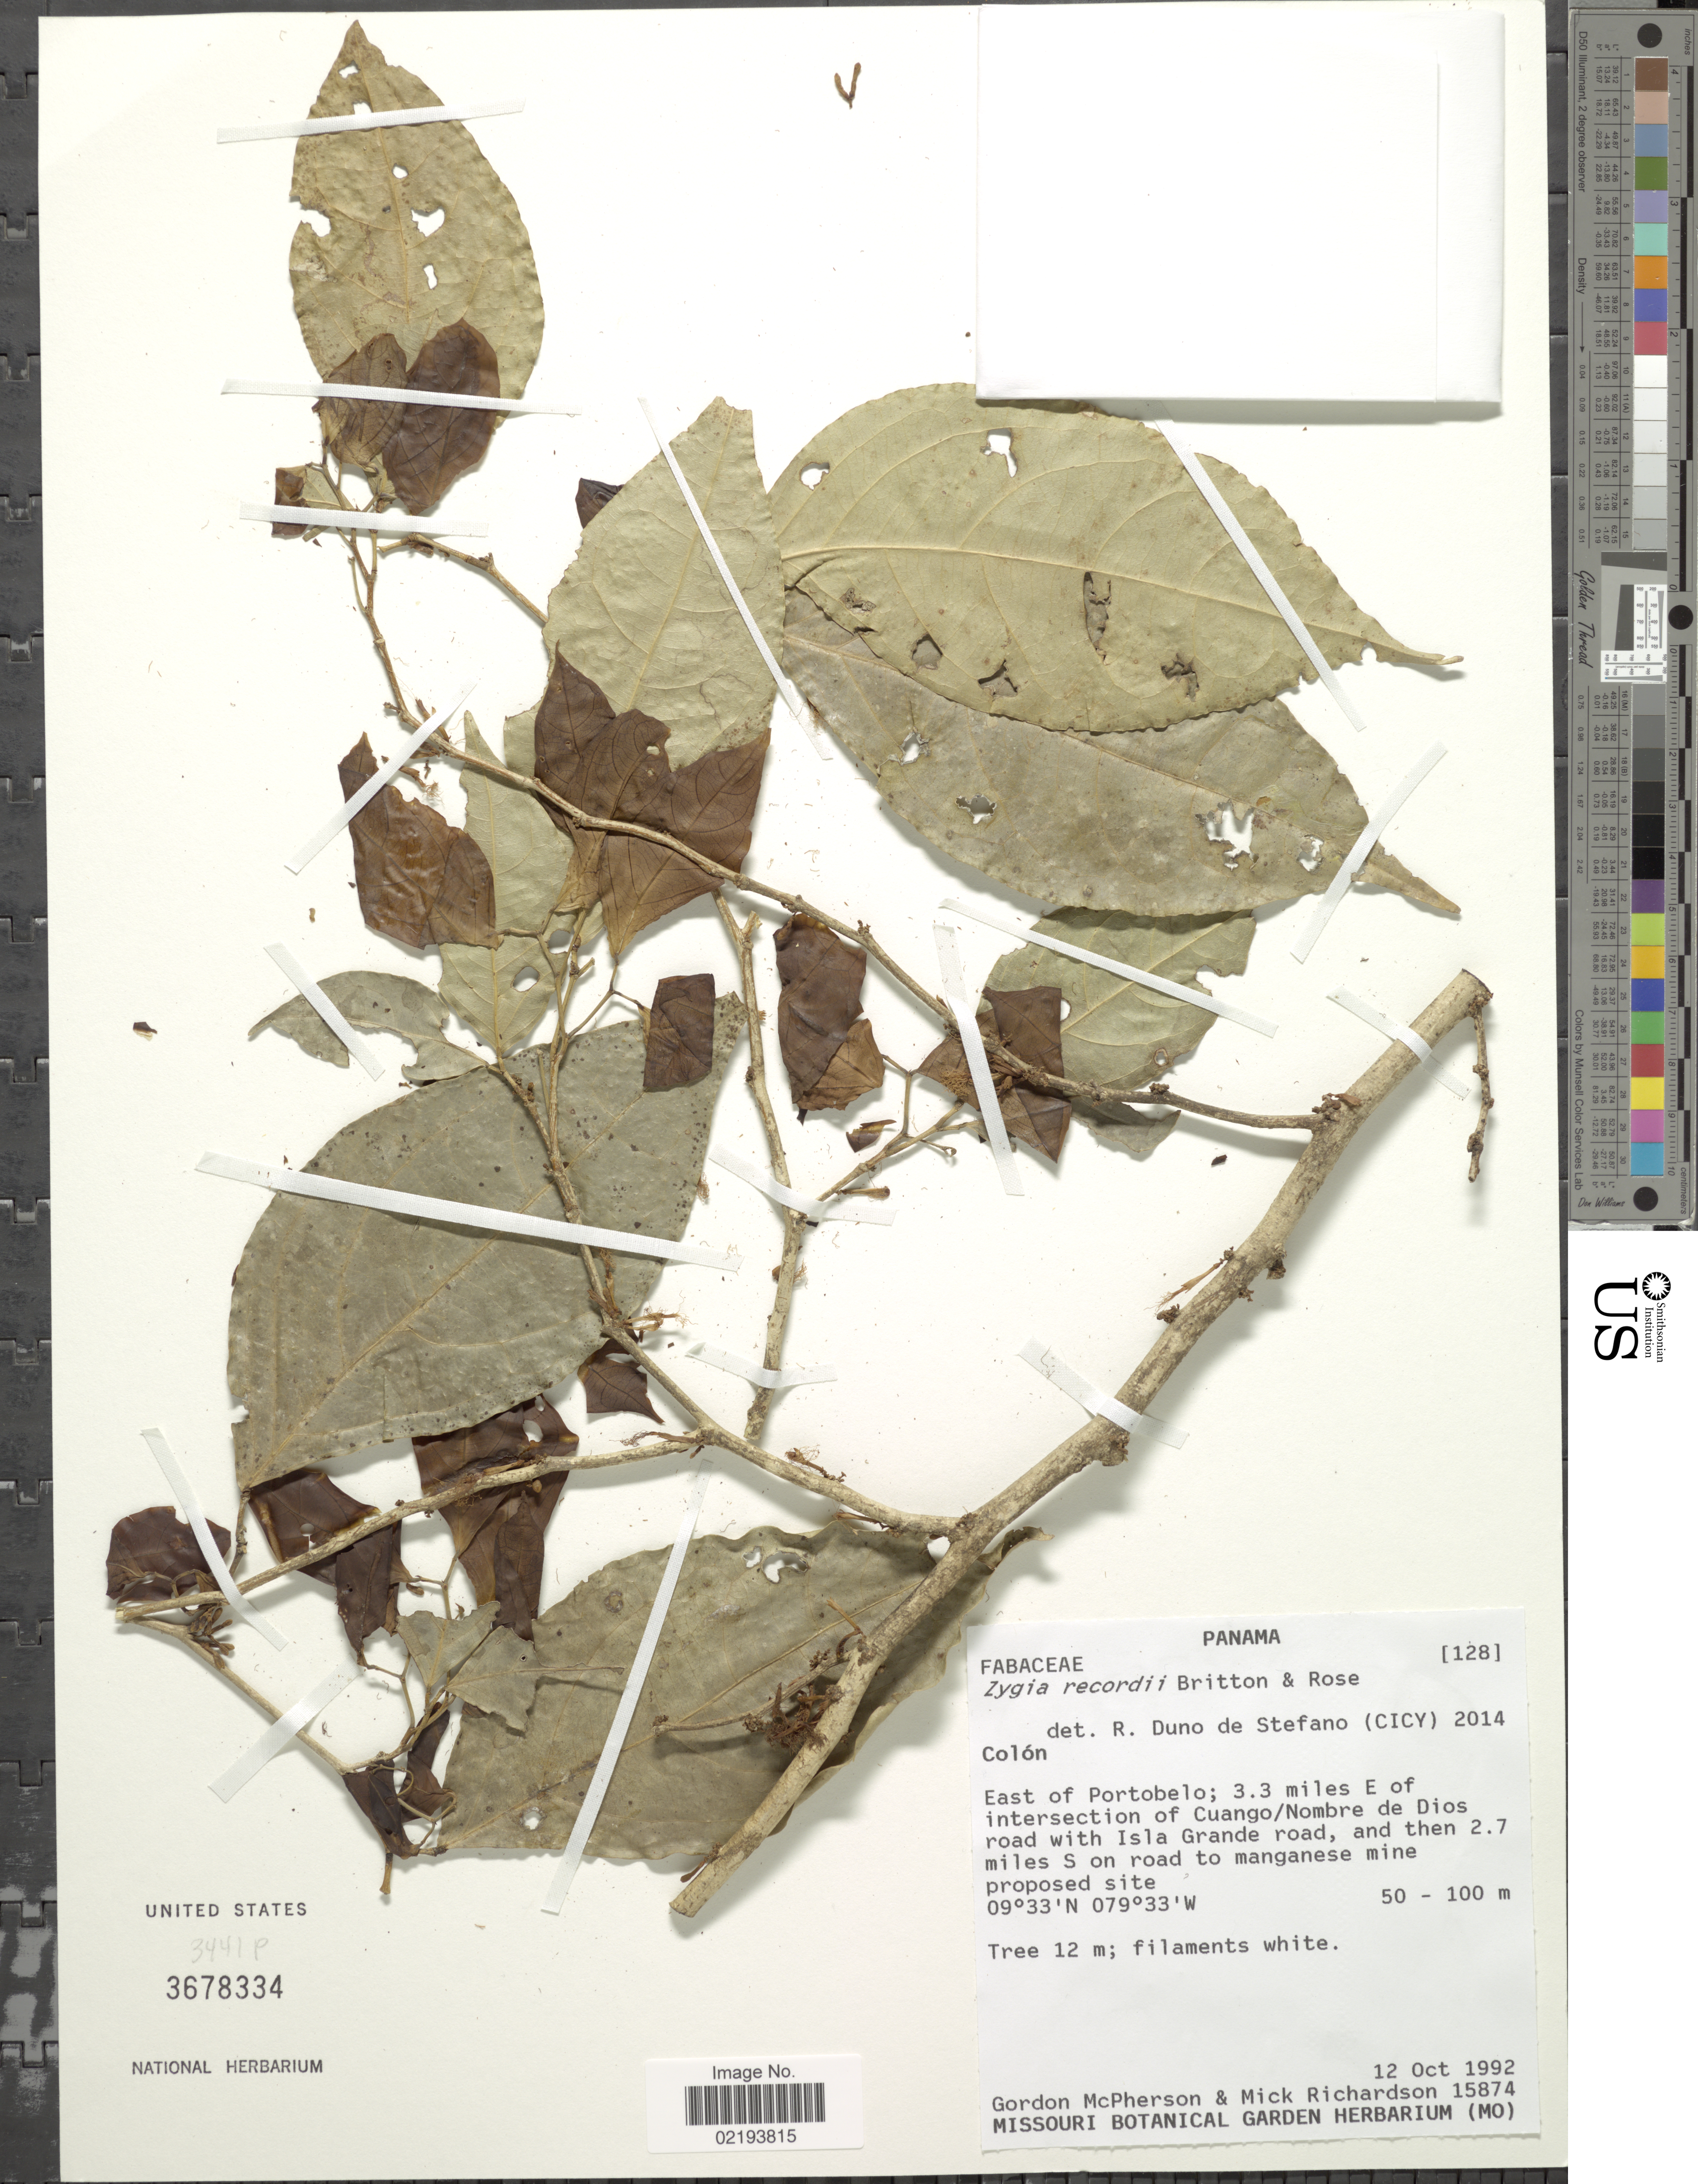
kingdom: Plantae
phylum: Tracheophyta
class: Magnoliopsida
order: Fabales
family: Fabaceae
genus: Zygia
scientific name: Zygia recordii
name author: Britton & Rose ex Standl.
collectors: G. D. McPherson & M. Richardson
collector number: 15874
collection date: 1992-10-12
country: Panama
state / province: Colón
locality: East of Portobelo; 3.3 miles E of intersection of Cuango/Nombre de Dios road with Isla Grande road, and then 2.7 miles S on road to manganese mine proposed site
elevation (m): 50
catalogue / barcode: US 3678334